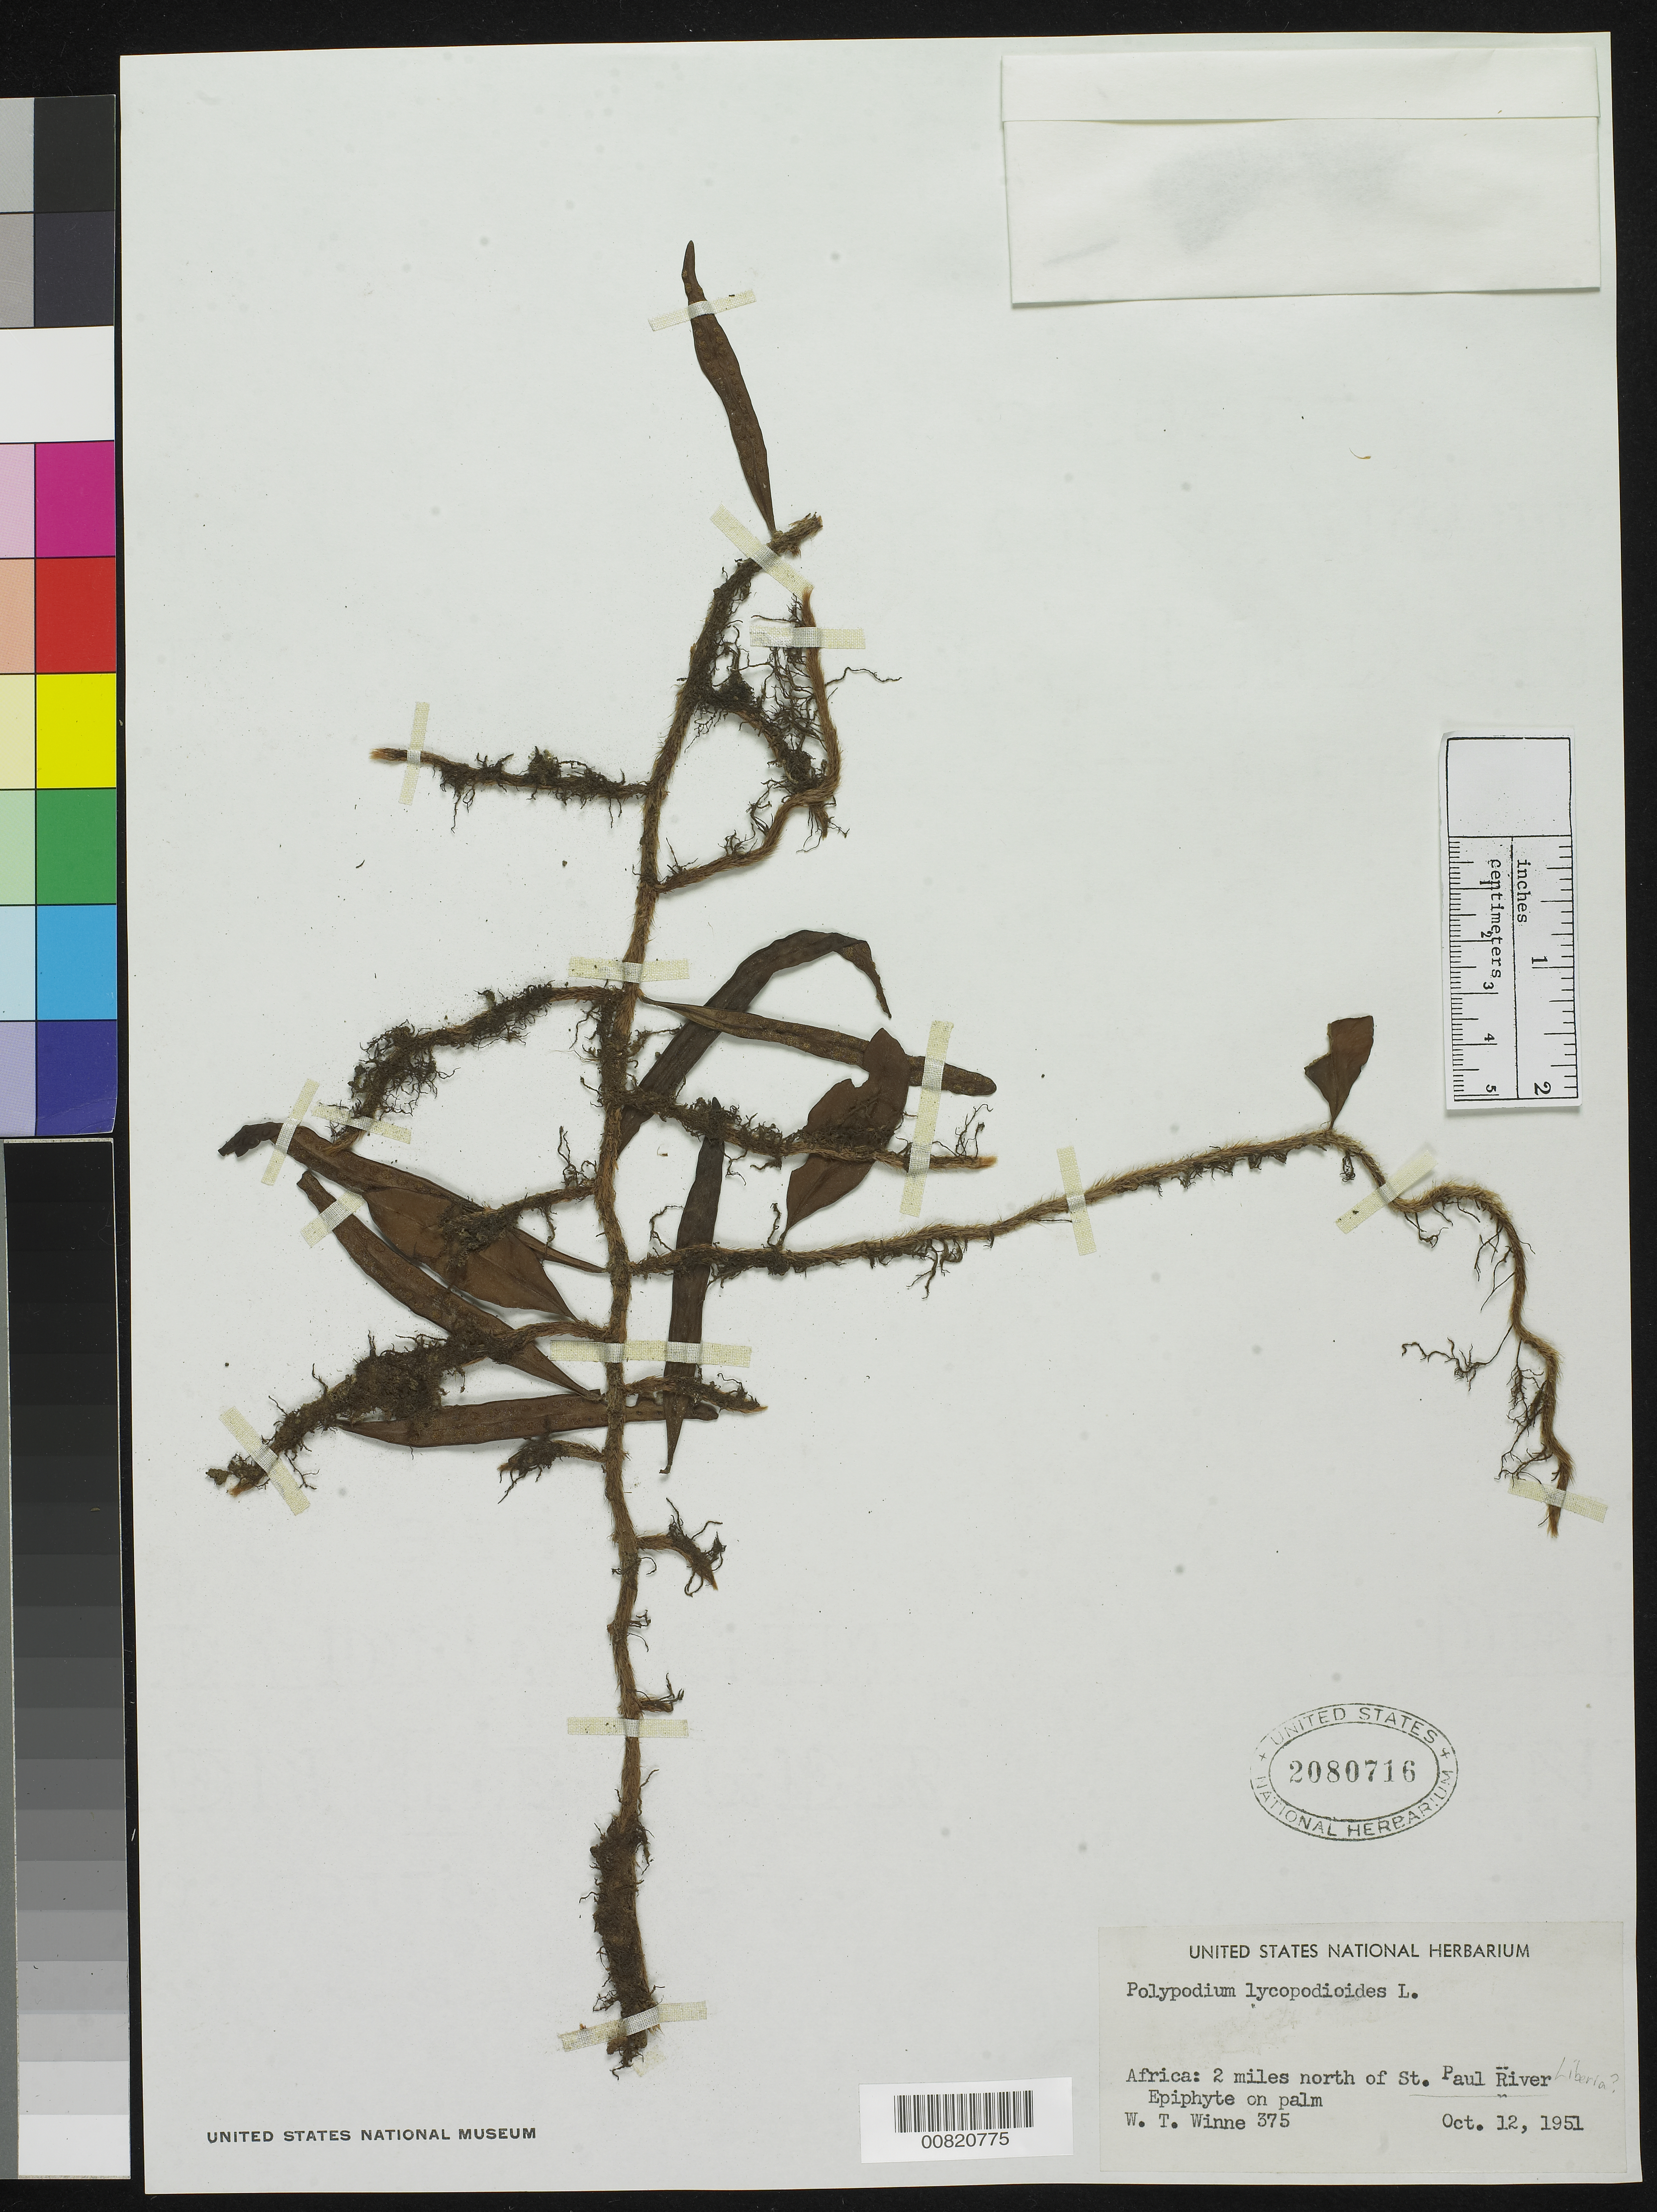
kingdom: Plantae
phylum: Tracheophyta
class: Polypodiopsida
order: Polypodiales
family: Polypodiaceae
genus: Polypodium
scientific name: Polypodium lycopodioides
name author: L.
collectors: -. Winne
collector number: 375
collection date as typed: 12 Oct 1951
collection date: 1951-10-12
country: Liberia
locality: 2 miles N of St. Paul River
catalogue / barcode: US 2080716